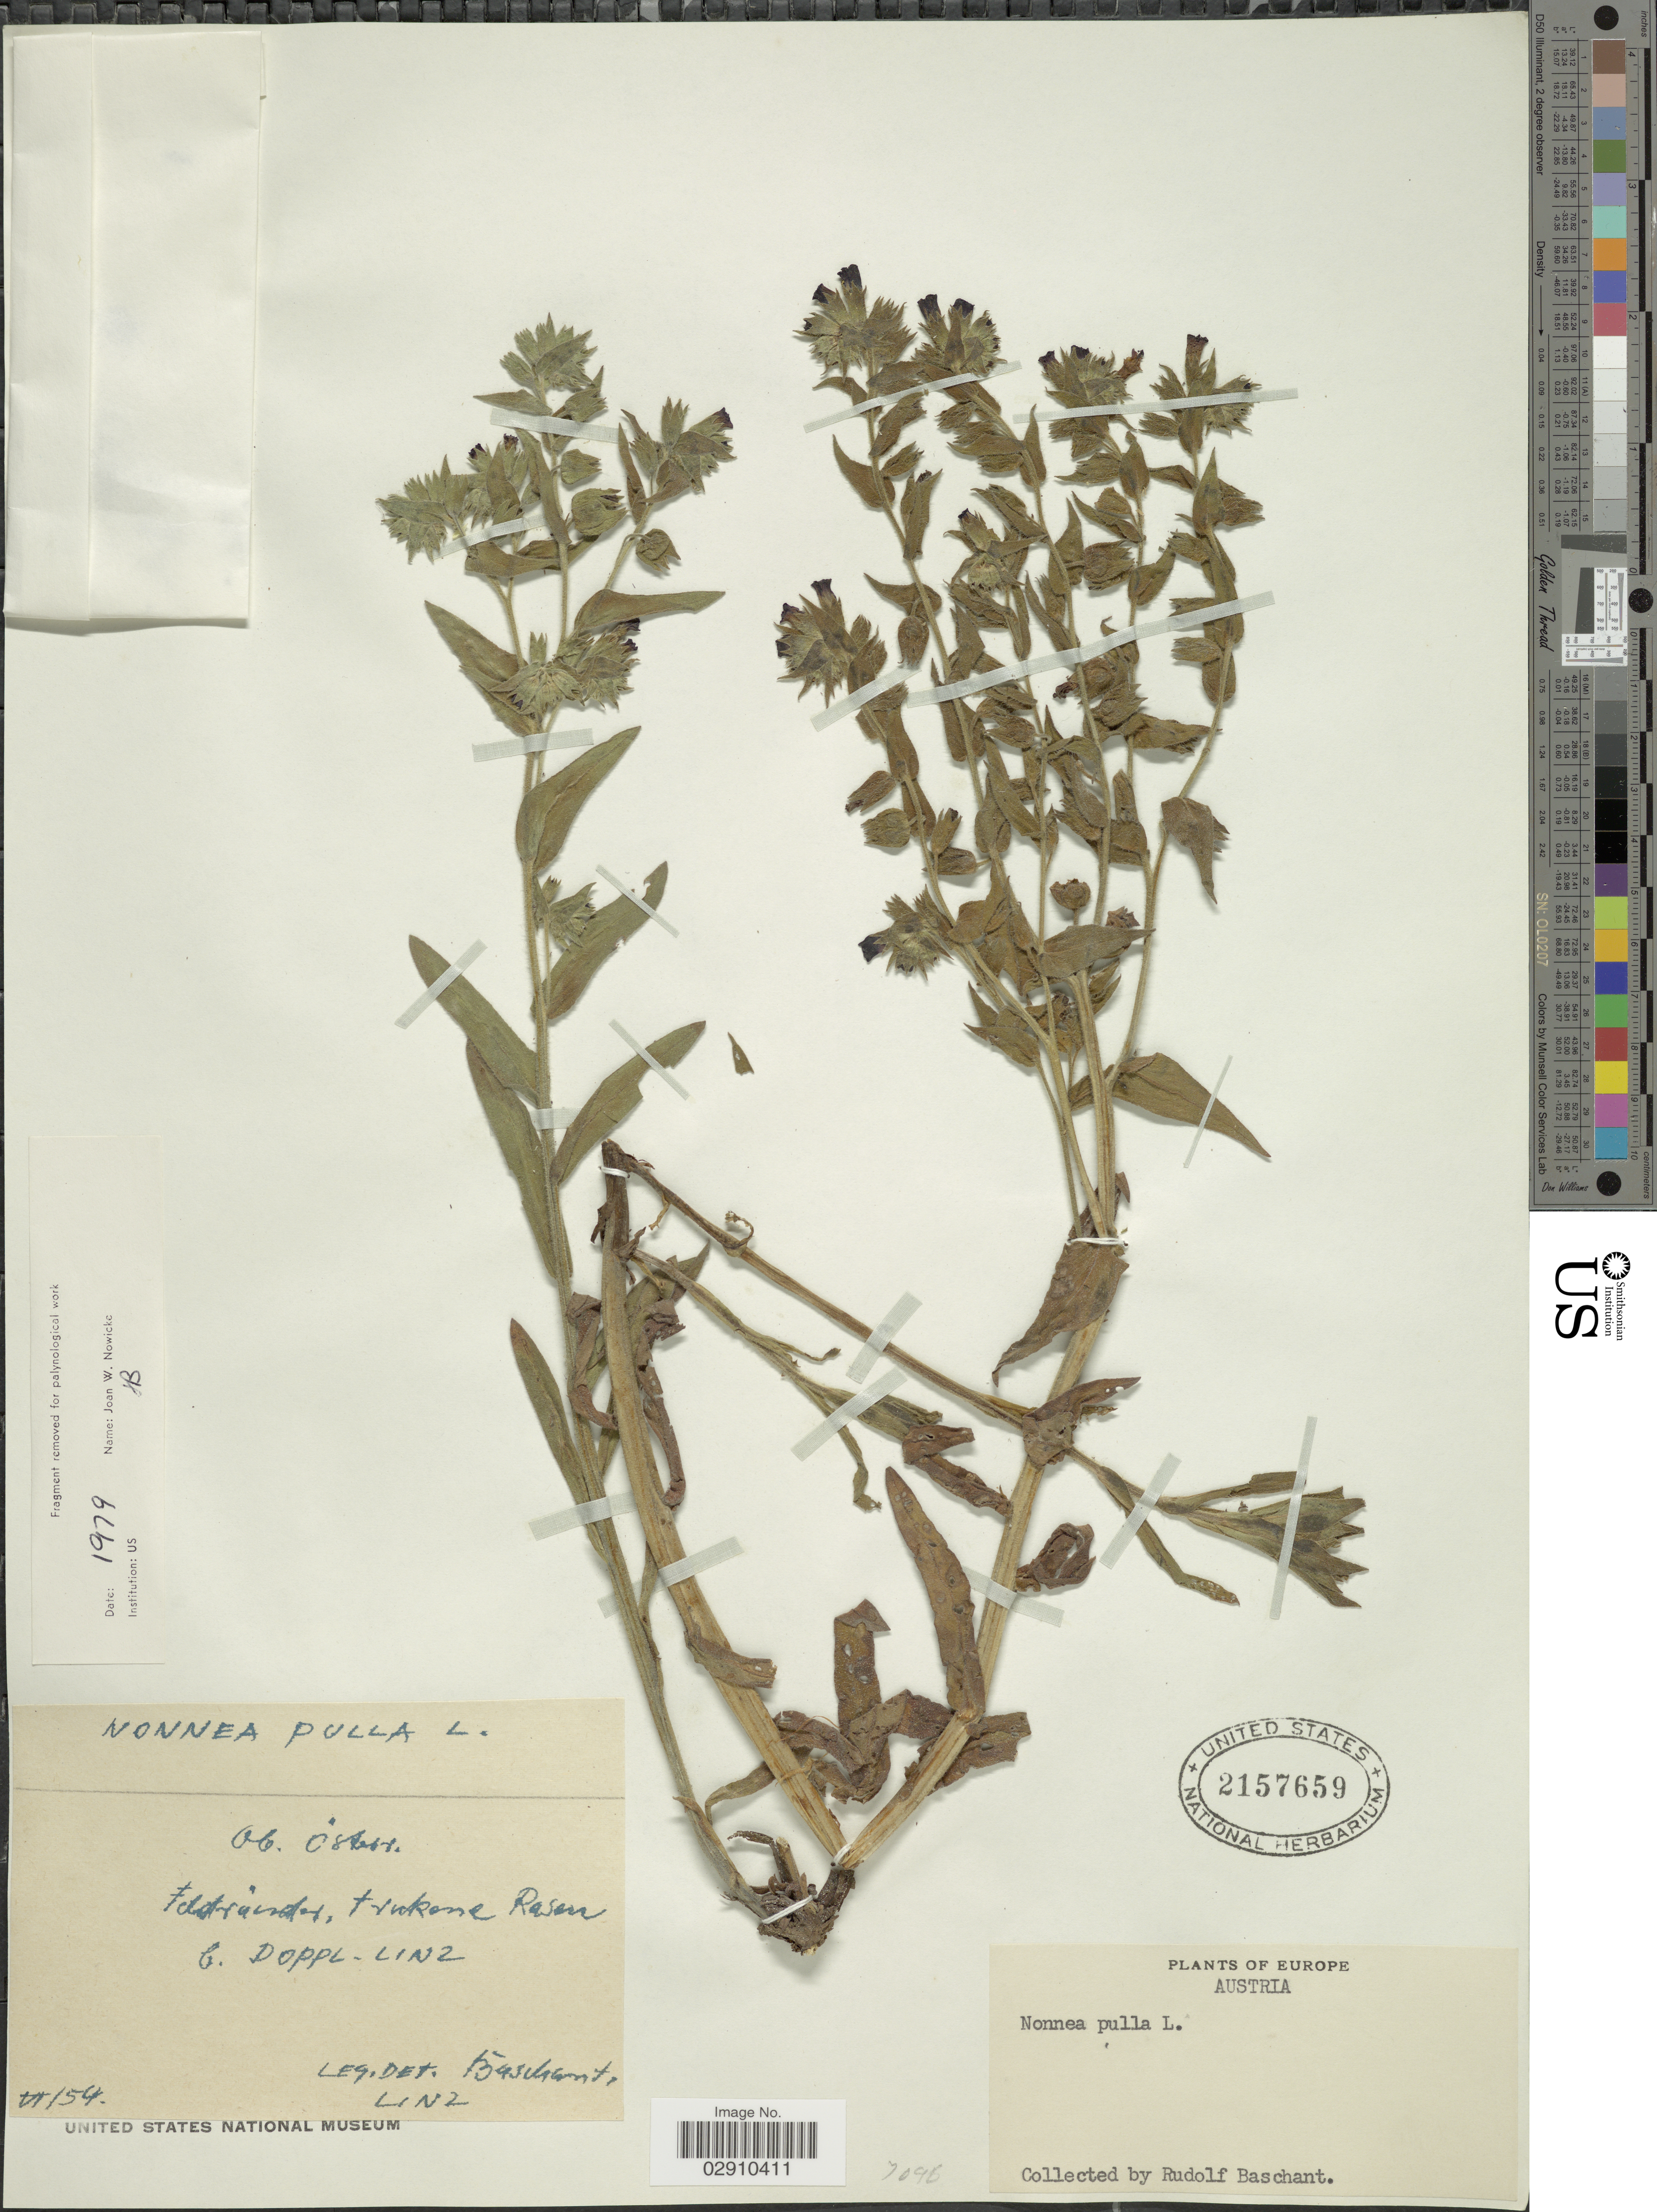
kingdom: Plantae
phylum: Tracheophyta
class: Magnoliopsida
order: Boraginales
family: Boraginaceae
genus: Nonea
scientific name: Nonea pulla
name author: (L.) DC.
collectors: R. Baschant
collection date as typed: Transcribed d/m/y: /4/54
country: Austria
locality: Linz.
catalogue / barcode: US 2157659